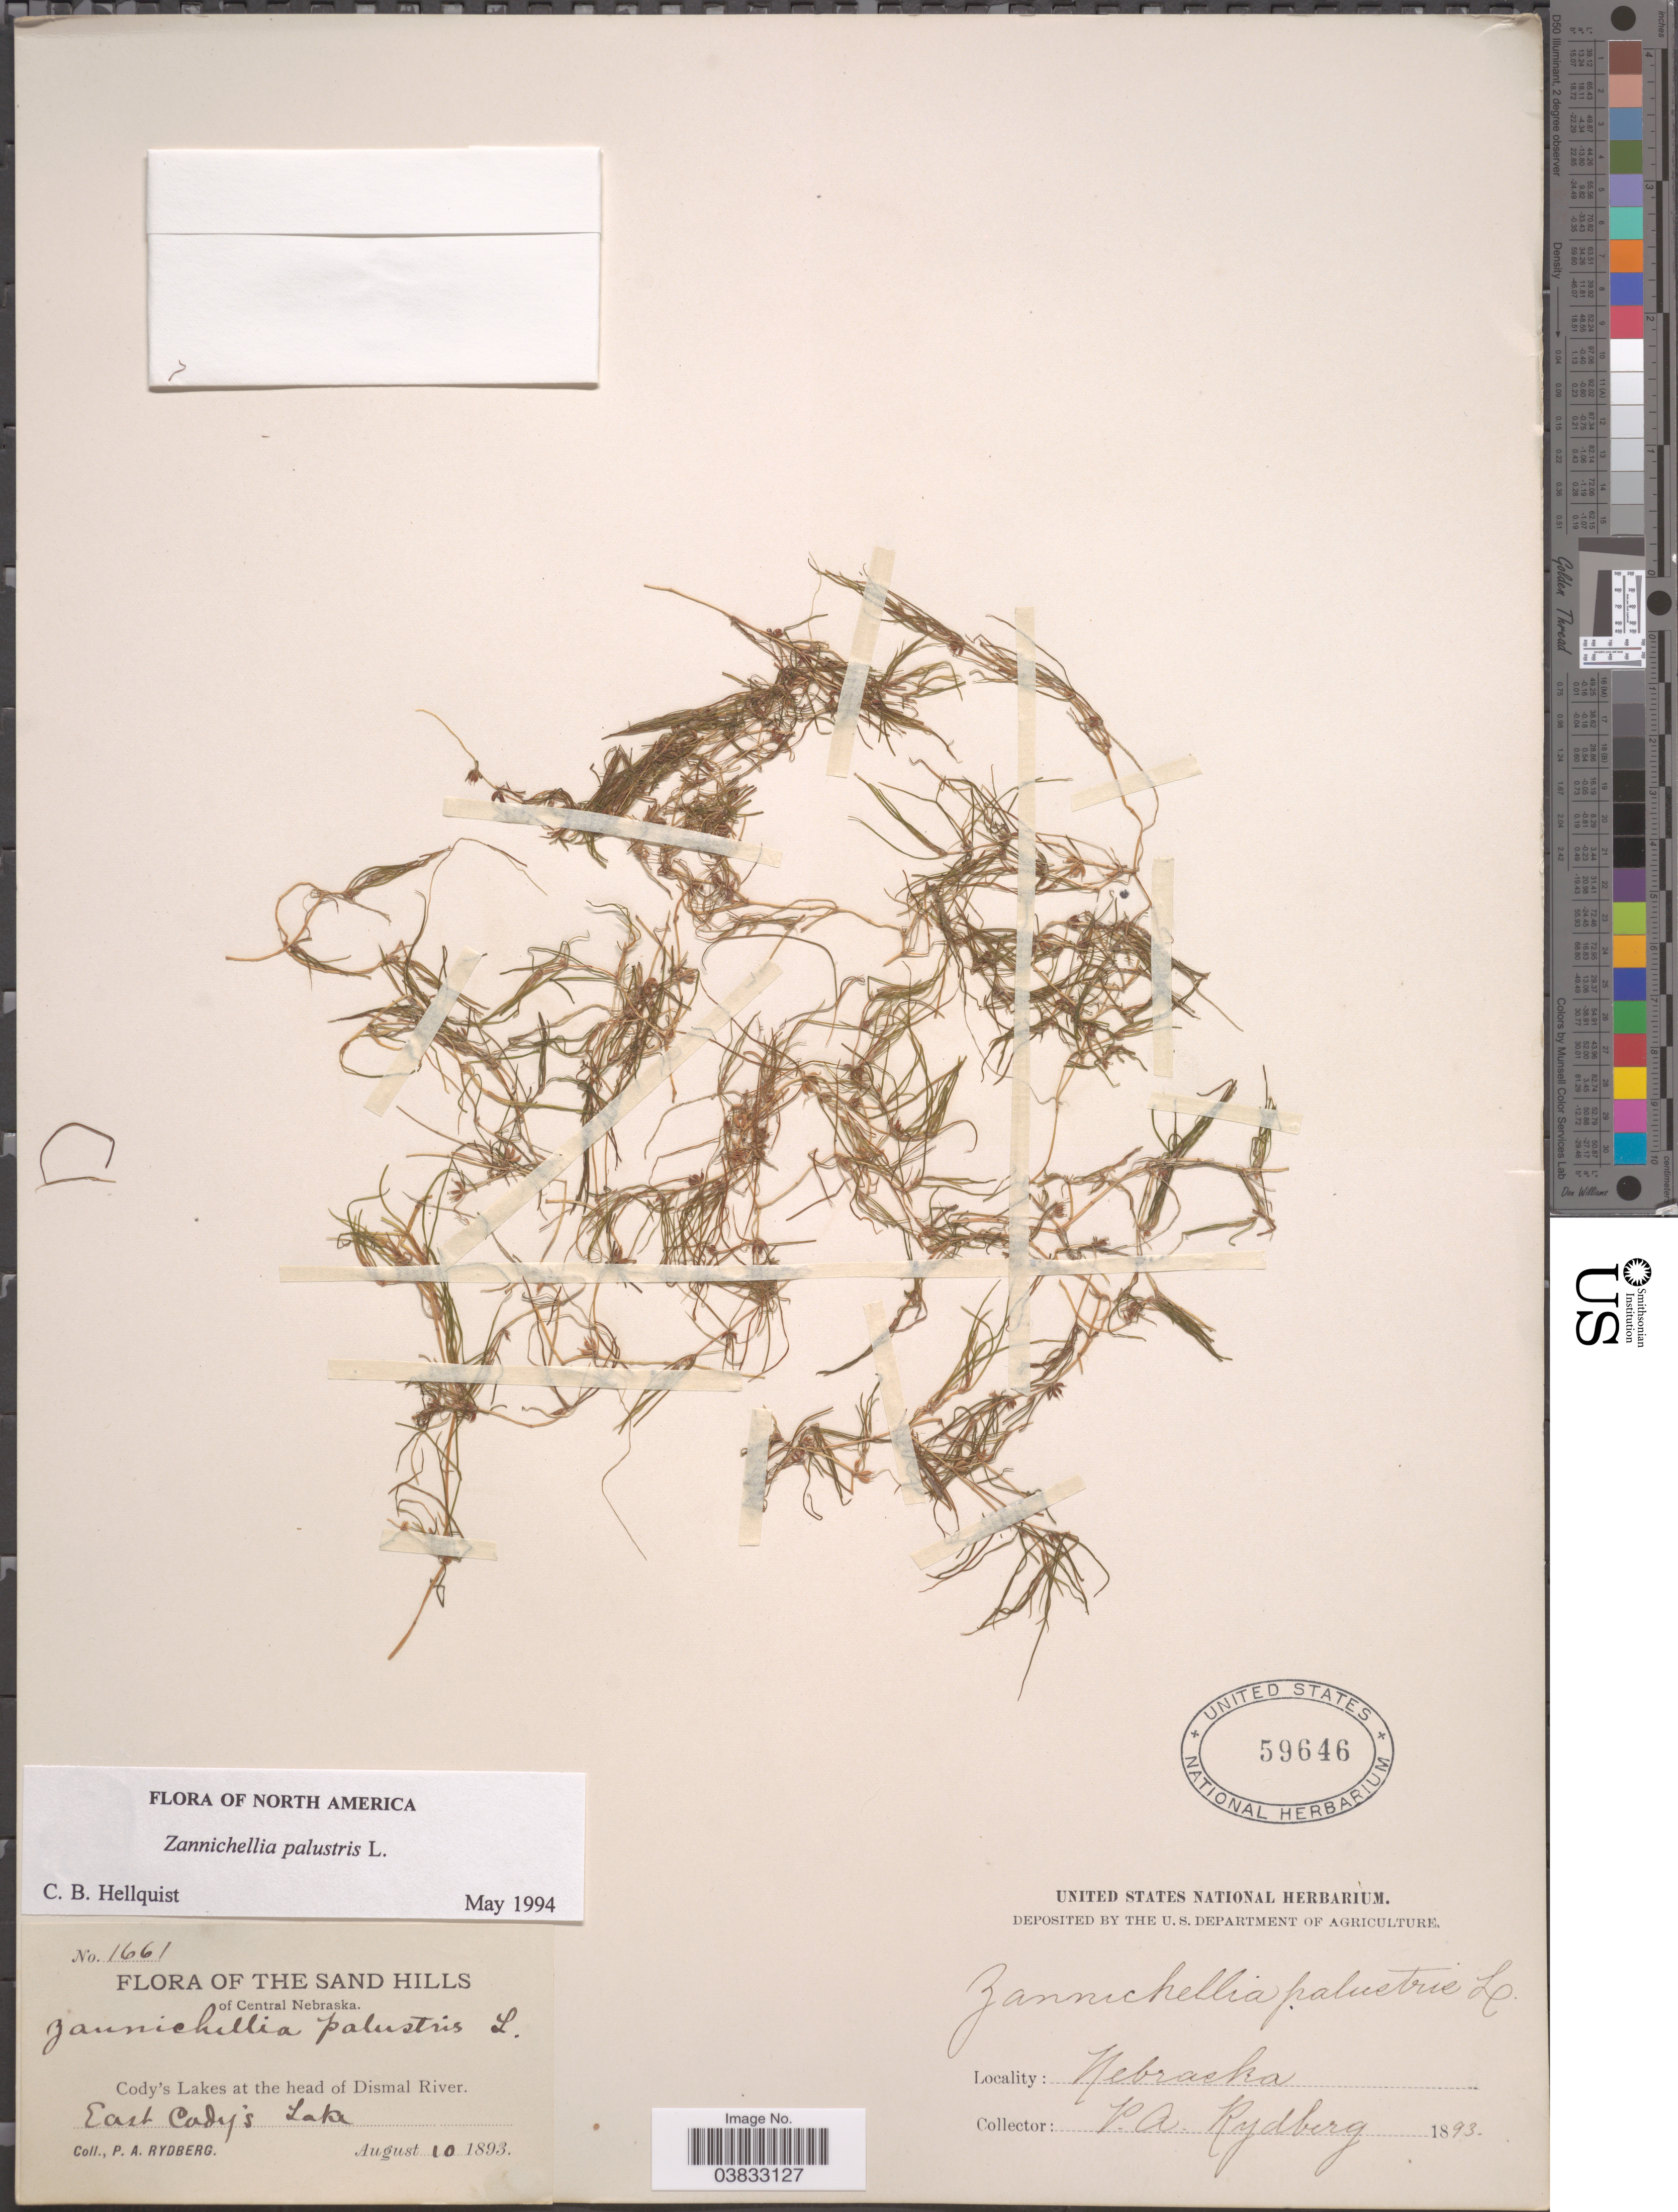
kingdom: Plantae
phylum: Tracheophyta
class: Liliopsida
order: Alismatales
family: Potamogetonaceae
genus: Zannichellia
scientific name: Zannichellia palustris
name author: L.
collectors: P. A. Rydberg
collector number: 1661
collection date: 1893-08-10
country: United States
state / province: Nebraska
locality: Sand Hills of Central Nebraska. Cody's Lakes at the head of Dismal River. East Cody's Lake.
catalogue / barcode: US 59646